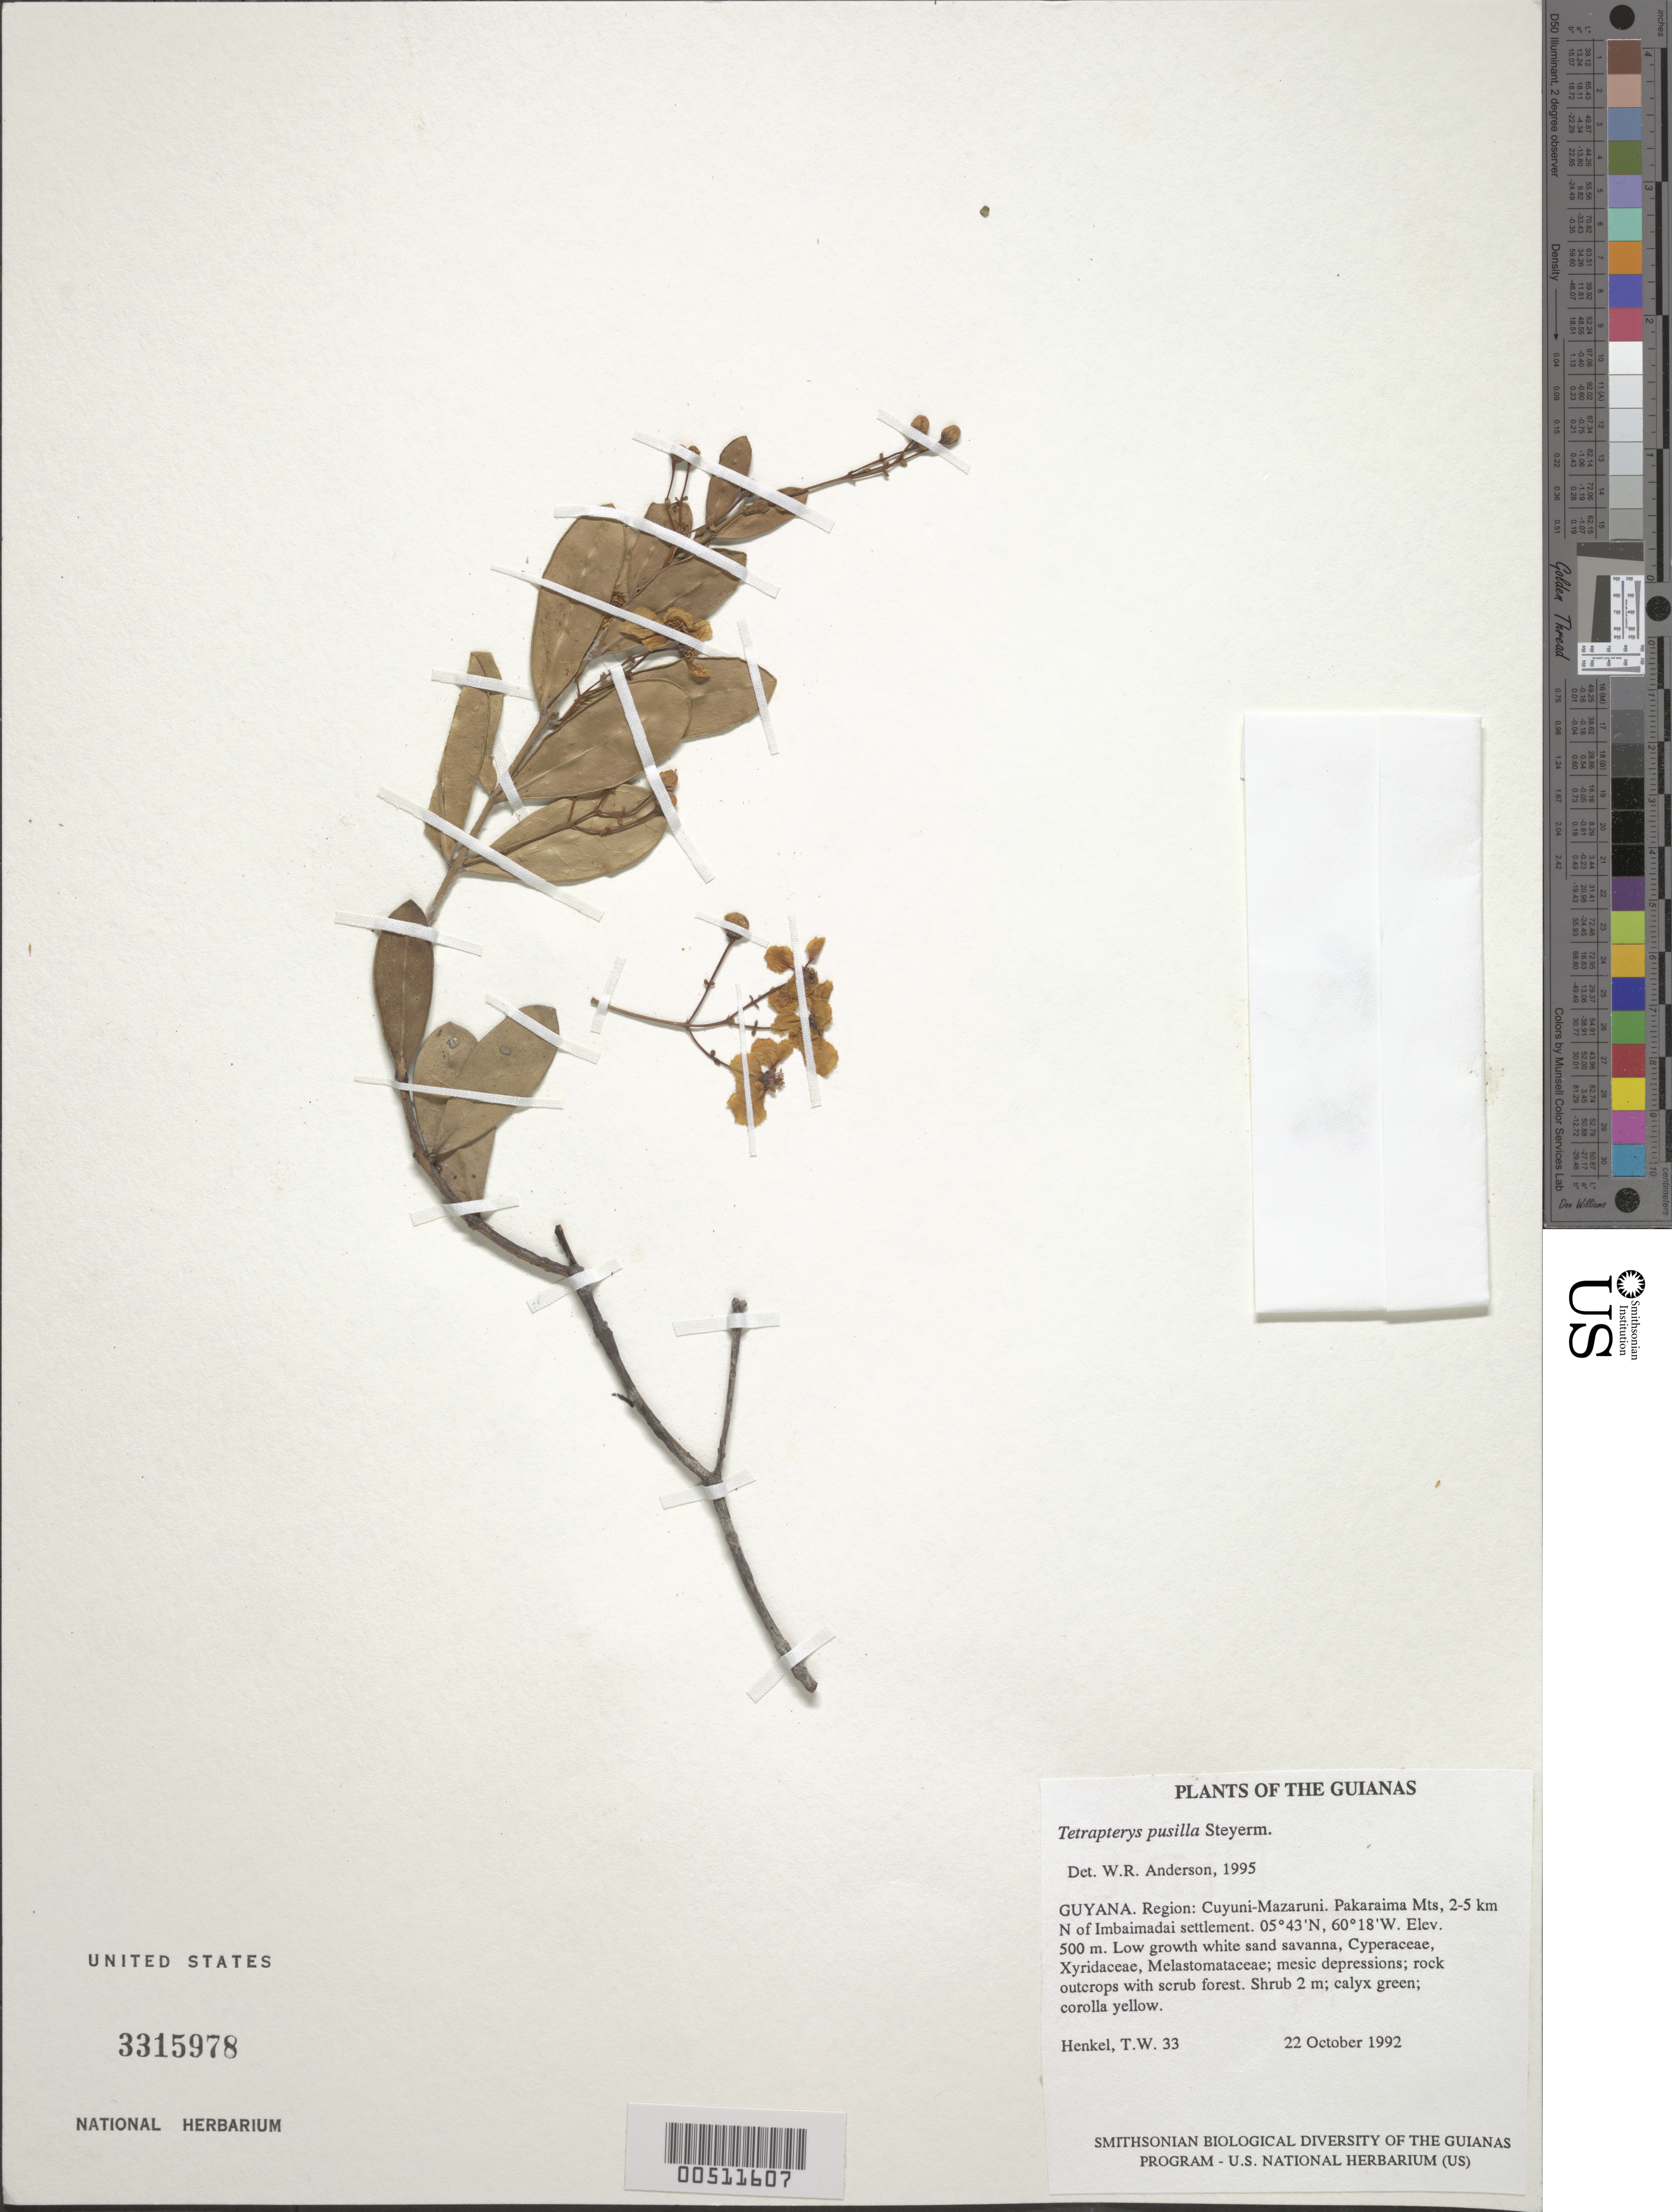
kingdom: Plantae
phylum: Tracheophyta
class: Magnoliopsida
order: Malpighiales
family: Malpighiaceae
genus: Glicophyllum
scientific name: Glicophyllum pusillum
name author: (Steyerm.) R.F. Almeida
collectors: T. Henkel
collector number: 33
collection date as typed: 22 October 1992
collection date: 1992-10-22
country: Guyana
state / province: Cuyuni-Mazaruni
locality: Pakaraima Mts, 2-5 km N of Imbaimadai settlement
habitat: Low growth white sand savanna, Cyperaceae, Xyridaceae, Melastomataceae; mesic depressions; rock outcrops with scrub forest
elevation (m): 500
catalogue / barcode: US 3315978